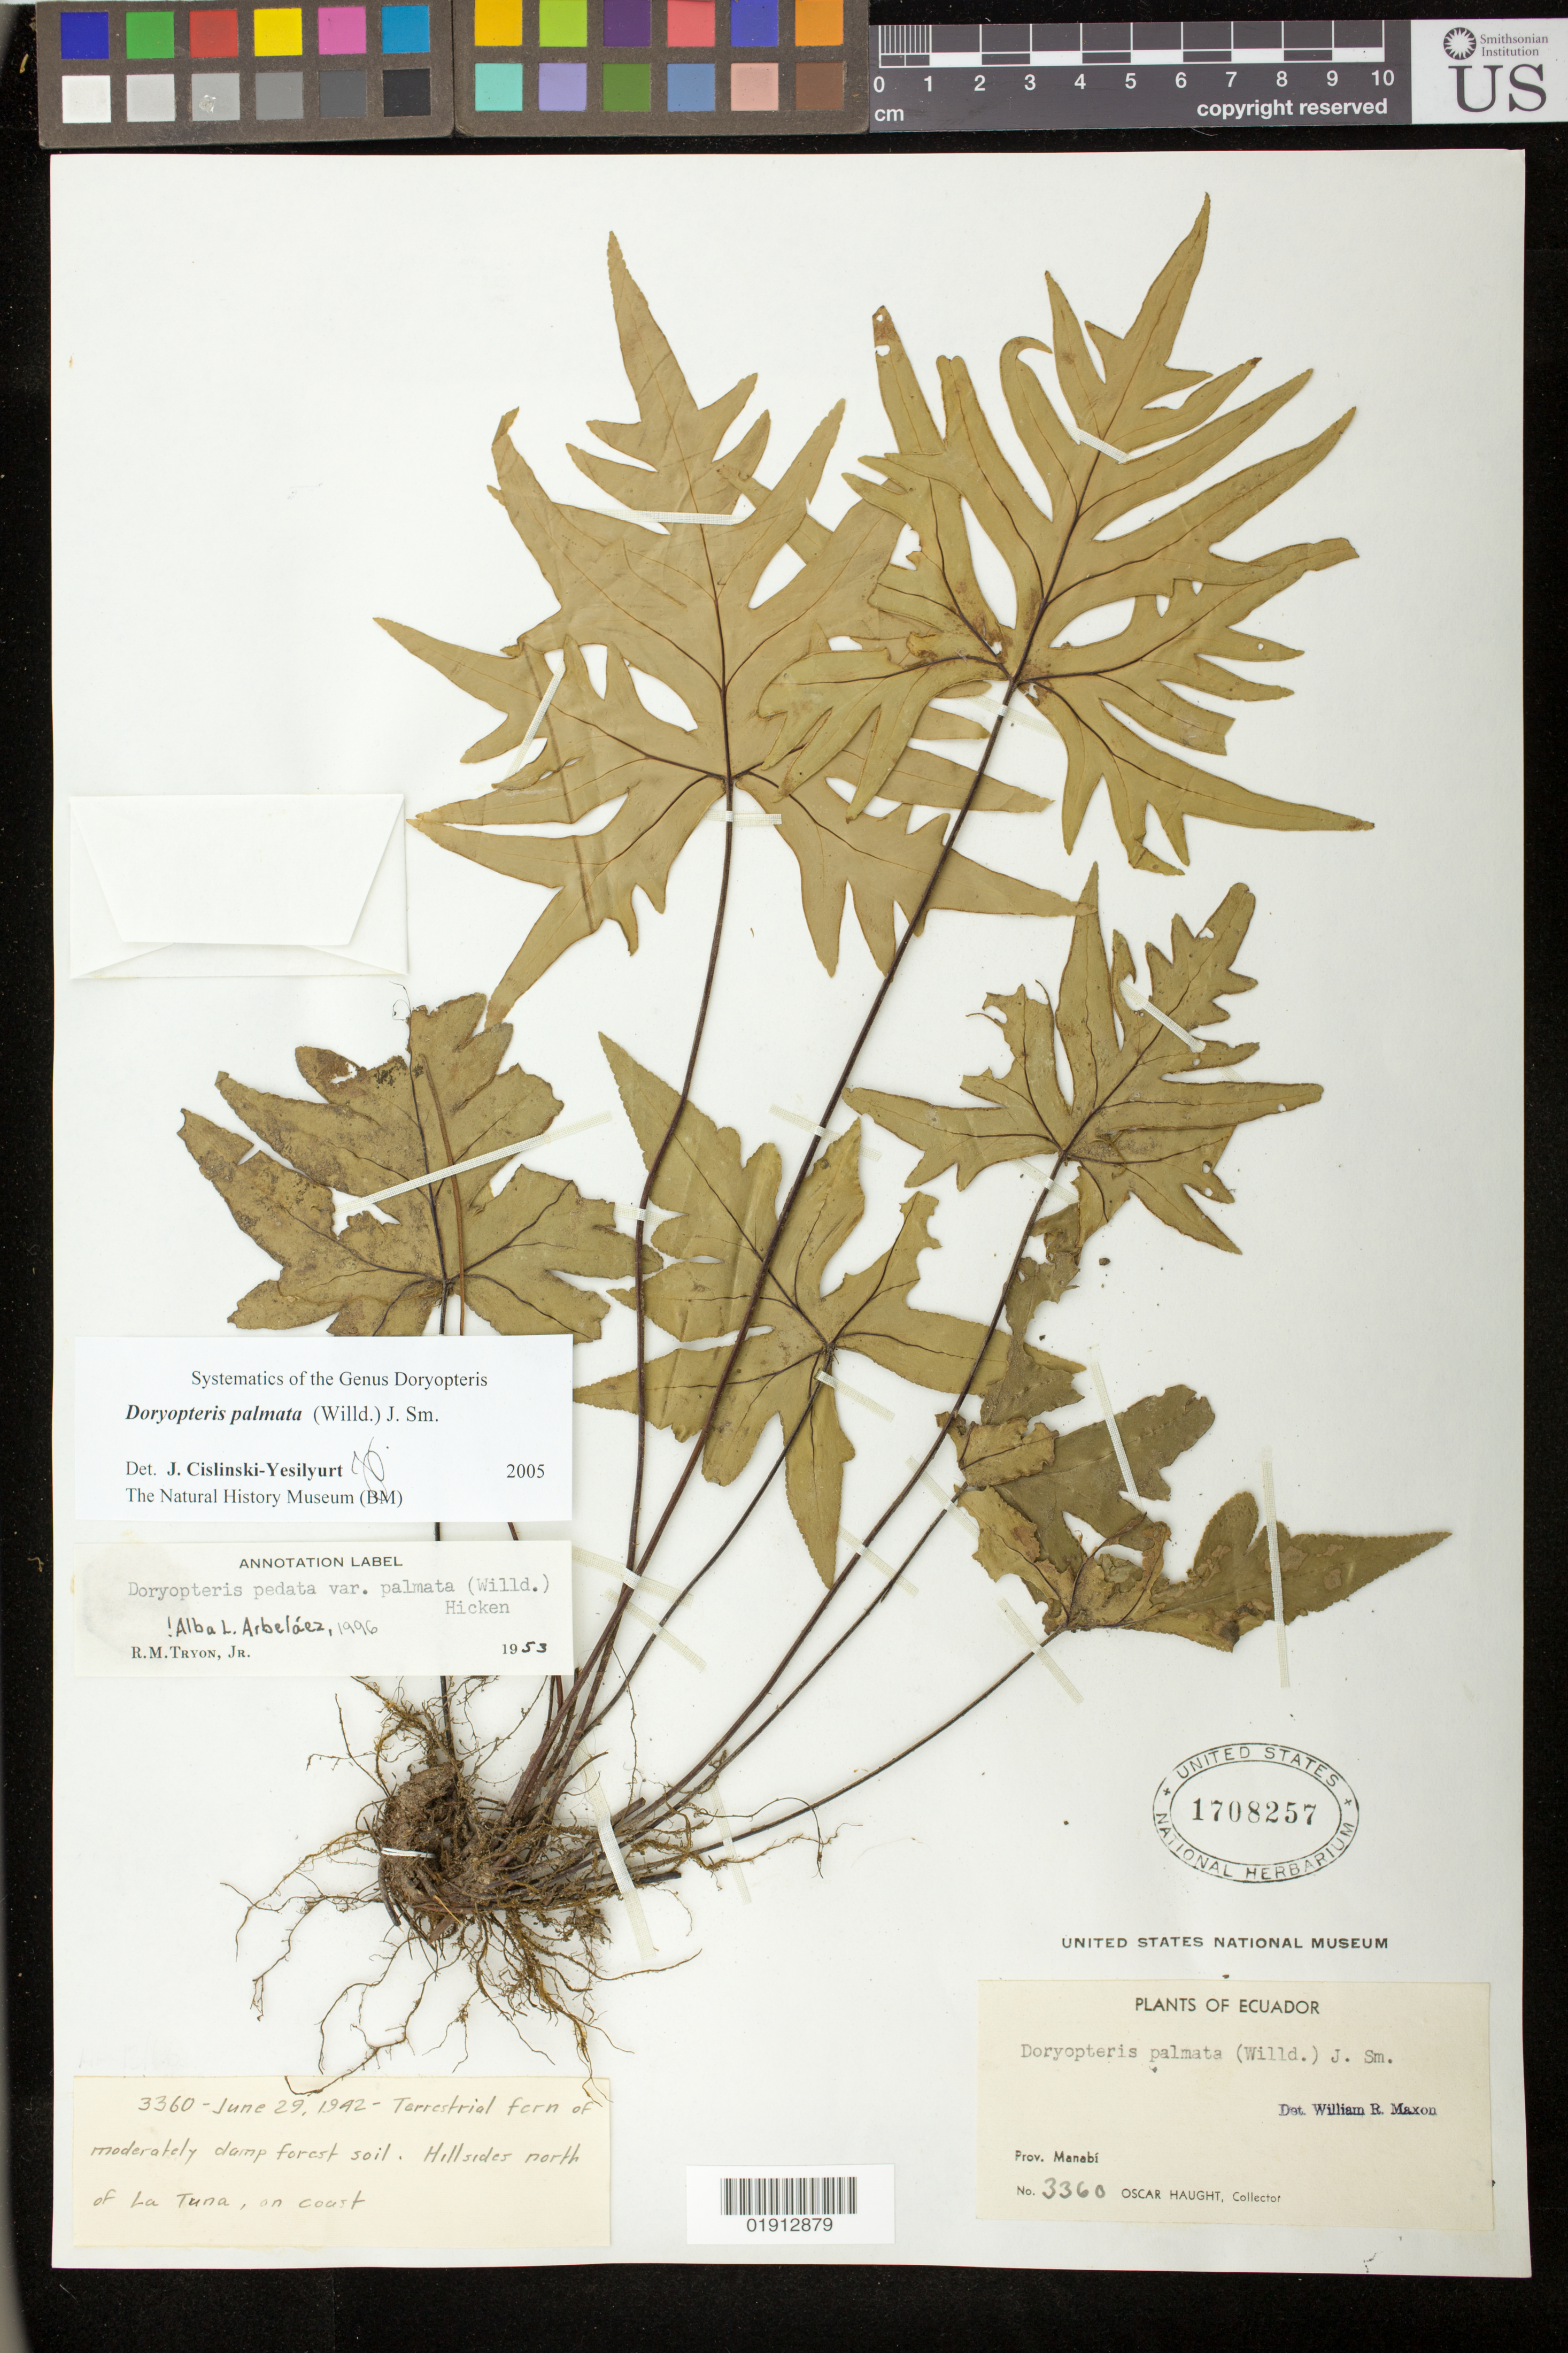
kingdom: Plantae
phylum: Tracheophyta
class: Polypodiopsida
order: Polypodiales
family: Pteridaceae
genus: Doryopteris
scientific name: Doryopteris palmata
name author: (Willd.) J. Sm.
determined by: Yesilyurt, J. C.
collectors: O. L. Haught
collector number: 3360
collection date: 1942-06-29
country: Ecuador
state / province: Manabí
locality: Ecuador, Hillsides north of La Tuna, on coast.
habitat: On moderately damp forest soil.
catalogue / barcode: US 1708257